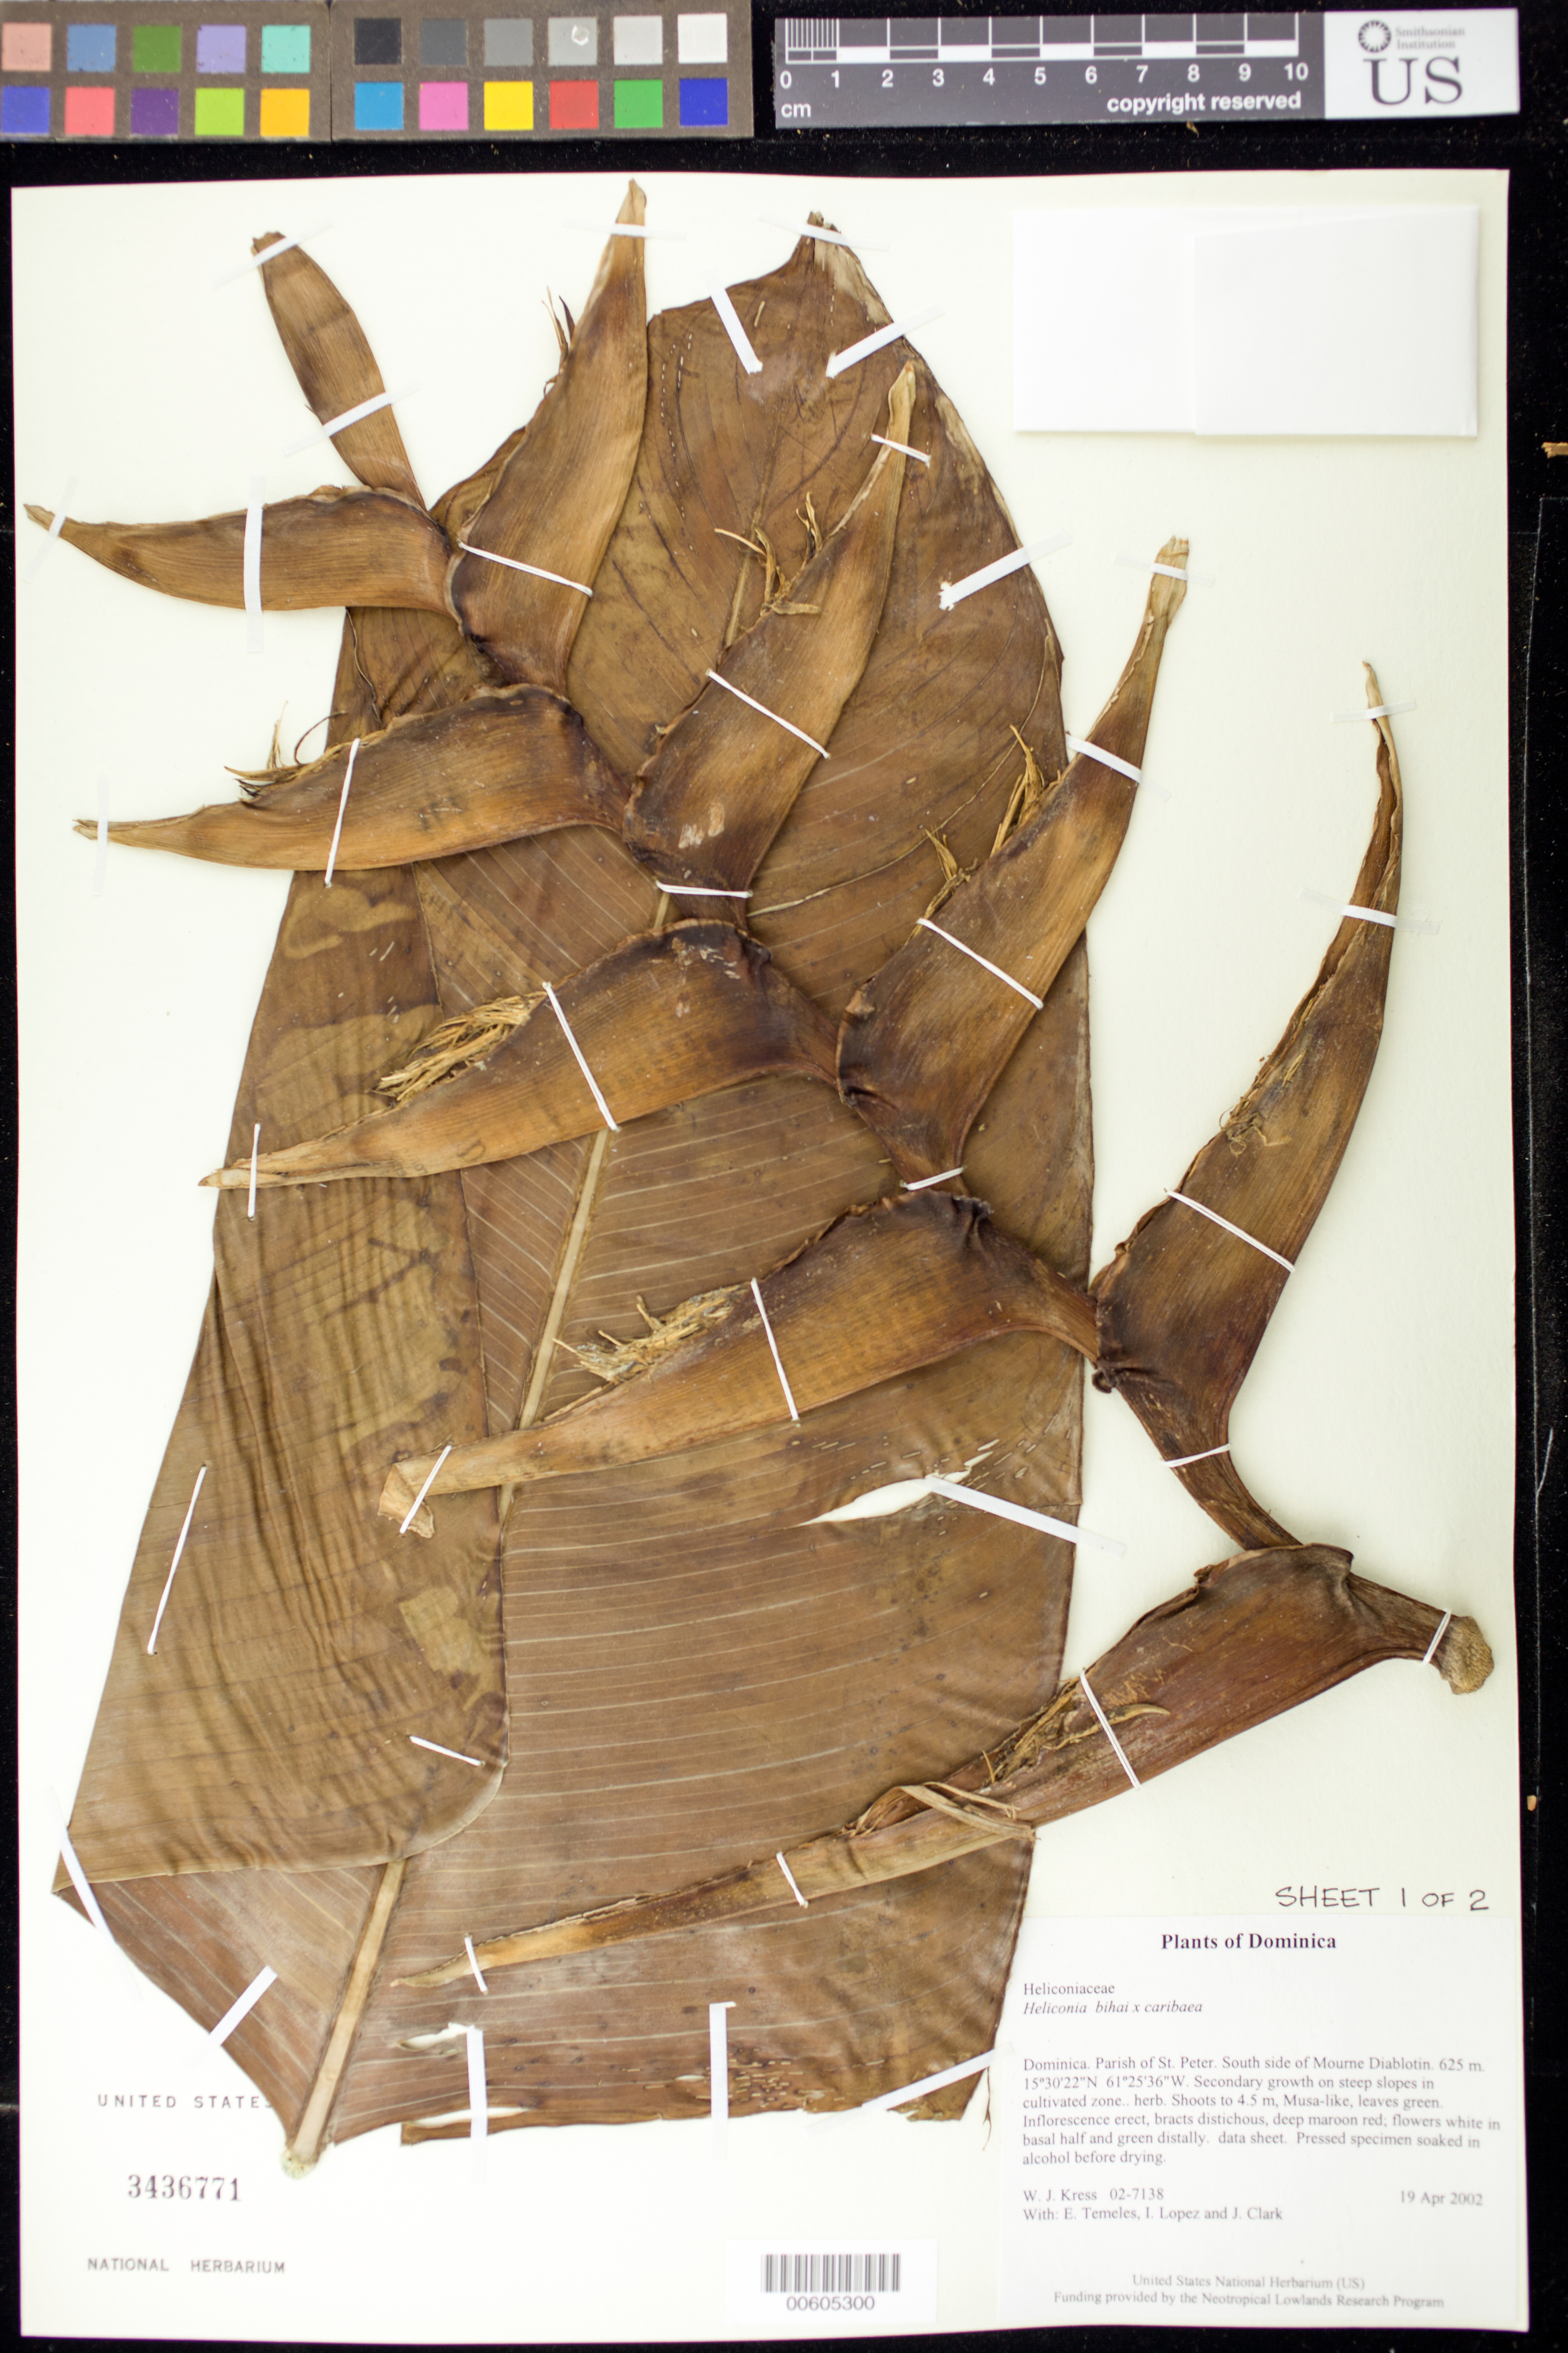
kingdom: Plantae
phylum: Tracheophyta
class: Liliopsida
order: Zingiberales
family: Heliconiaceae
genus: Heliconia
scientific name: Heliconia bihai x H. caribaea Lam.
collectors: W. J. Kress, E. Temeles, J. L. Clark & I. C. Lopez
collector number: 02-7138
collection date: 2002-04-19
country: Dominica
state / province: St. Peter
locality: South side of Mourne Diablotin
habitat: Secondary growth on steep slopes in cultivated zone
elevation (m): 625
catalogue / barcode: US 3436771